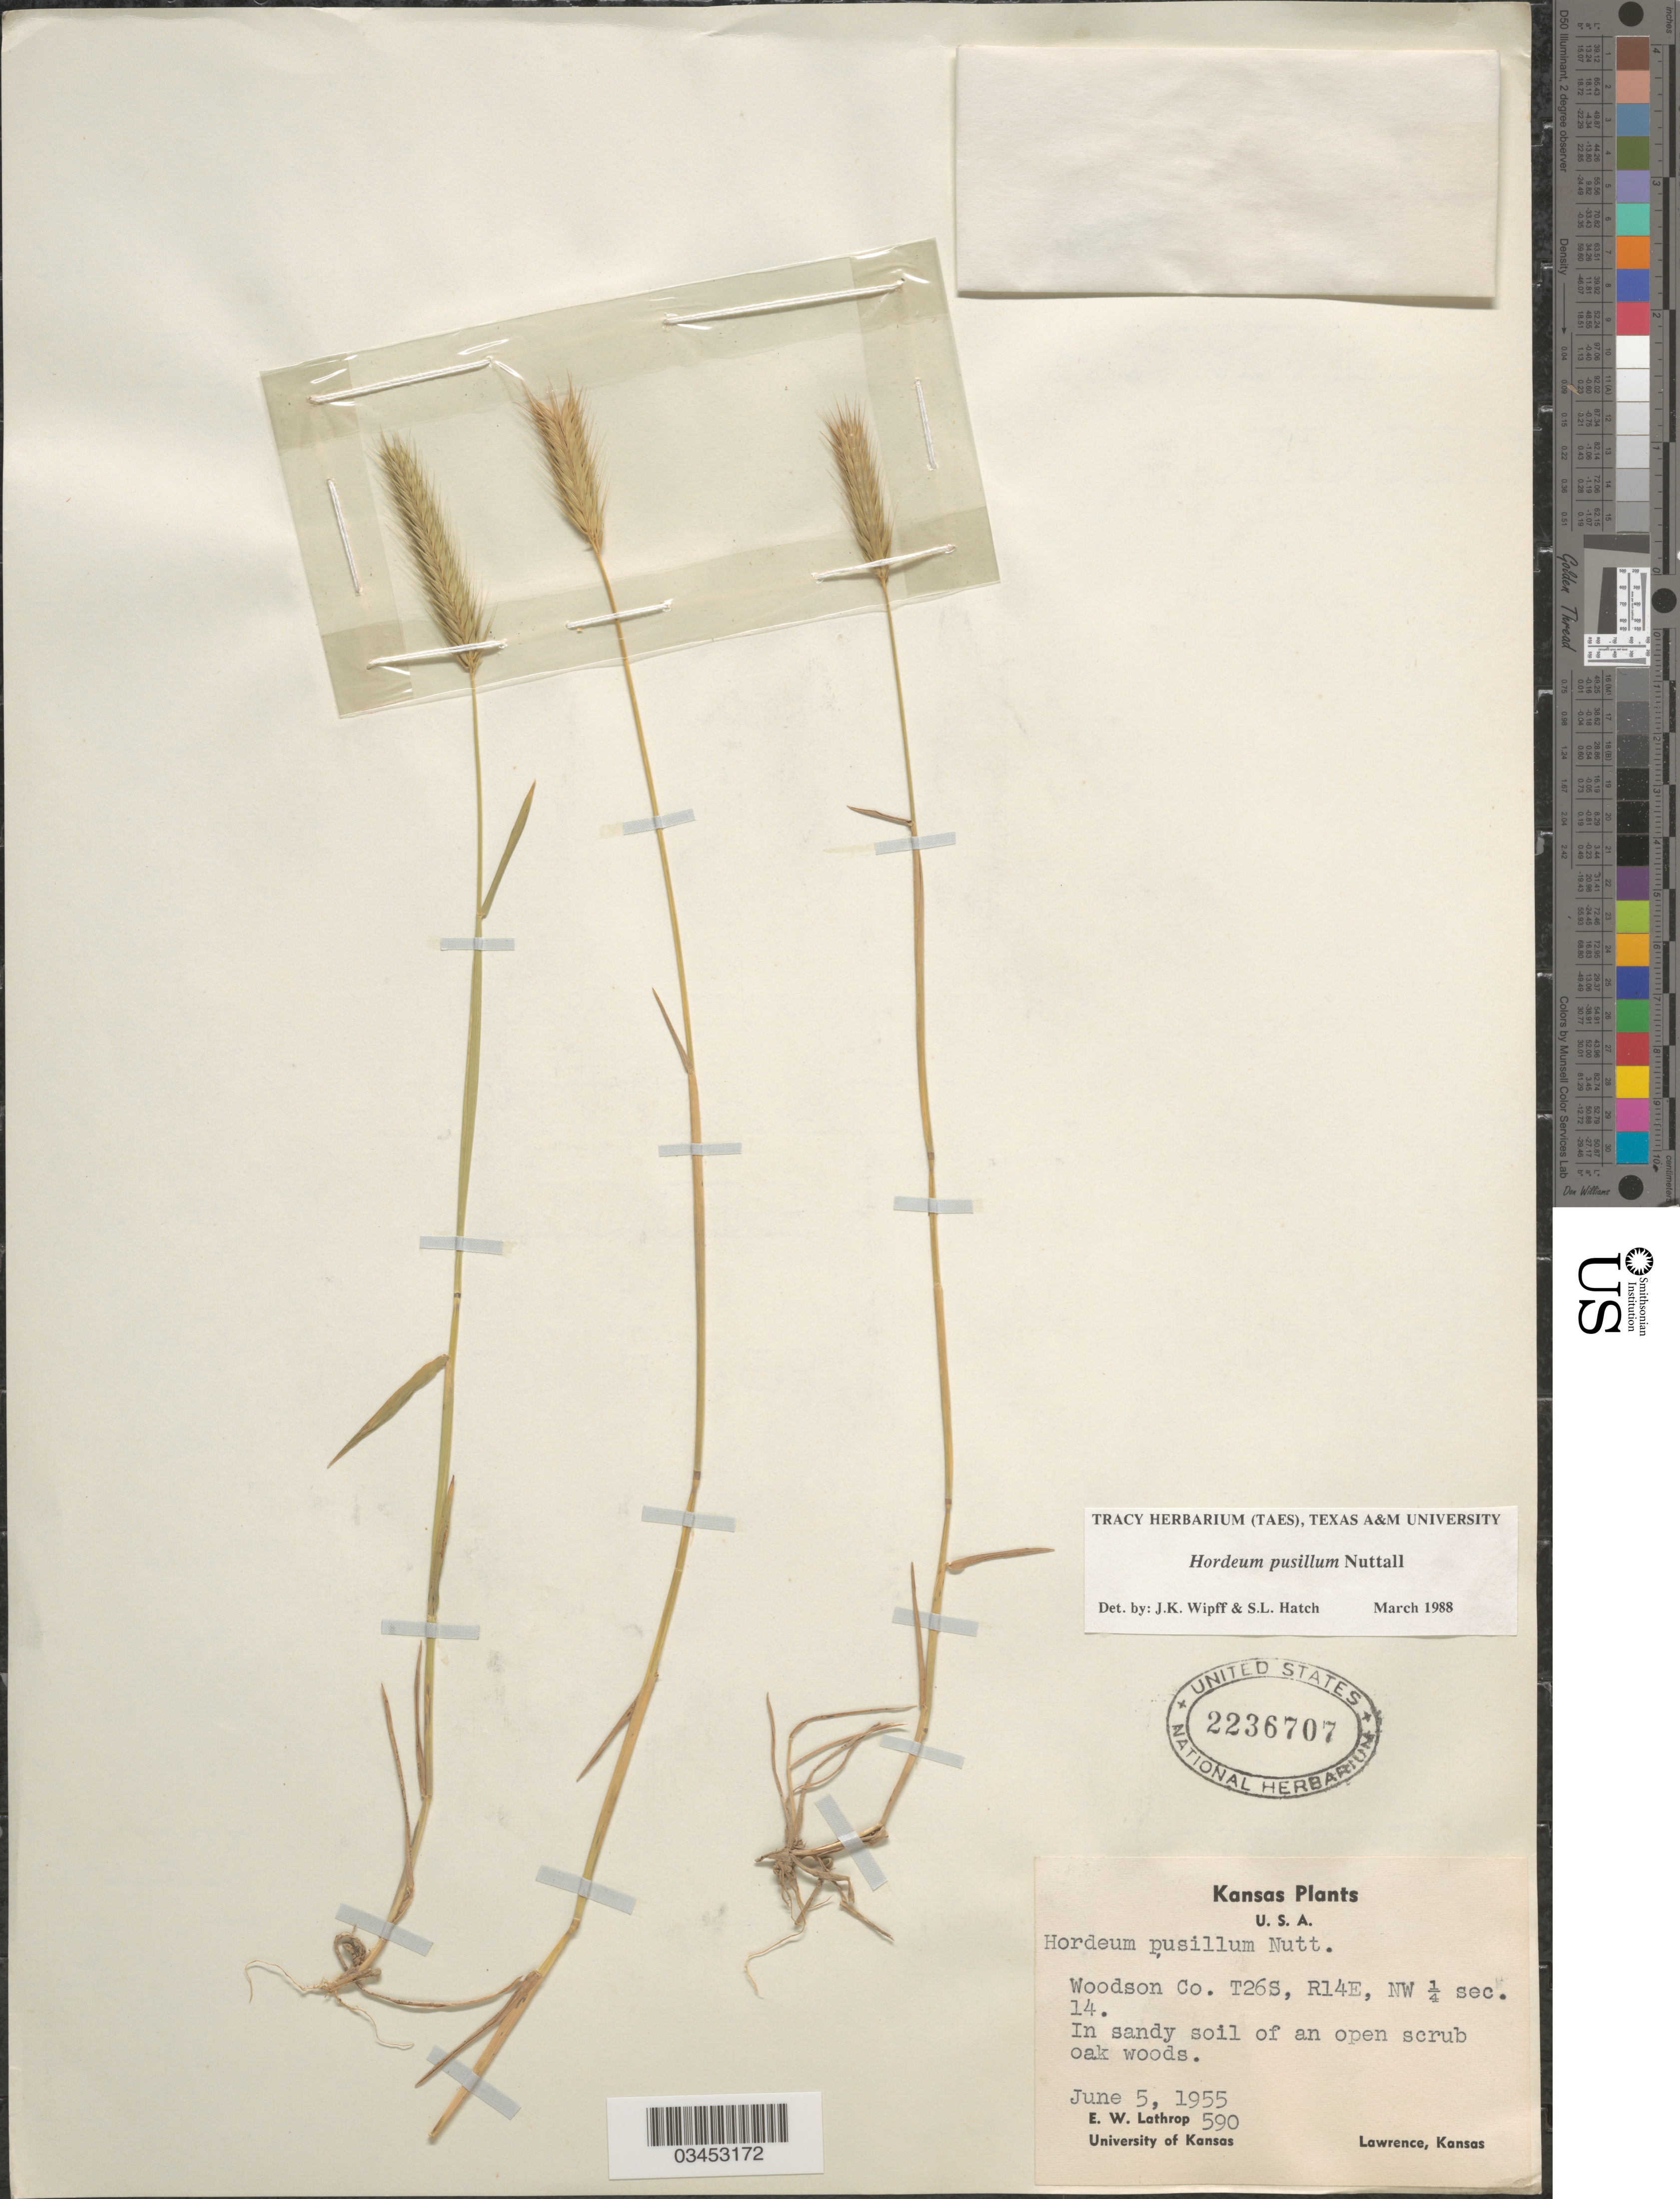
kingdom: Plantae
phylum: Tracheophyta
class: Liliopsida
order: Poales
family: Poaceae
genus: Hordeum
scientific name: Hordeum pusillum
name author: Nutt.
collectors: E. W. Lathrop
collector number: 590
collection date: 1955-06-05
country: United States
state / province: Kansas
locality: Woodson Co. T26S, R14E, NW 1/4 sec. 14.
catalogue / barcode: US 2236707